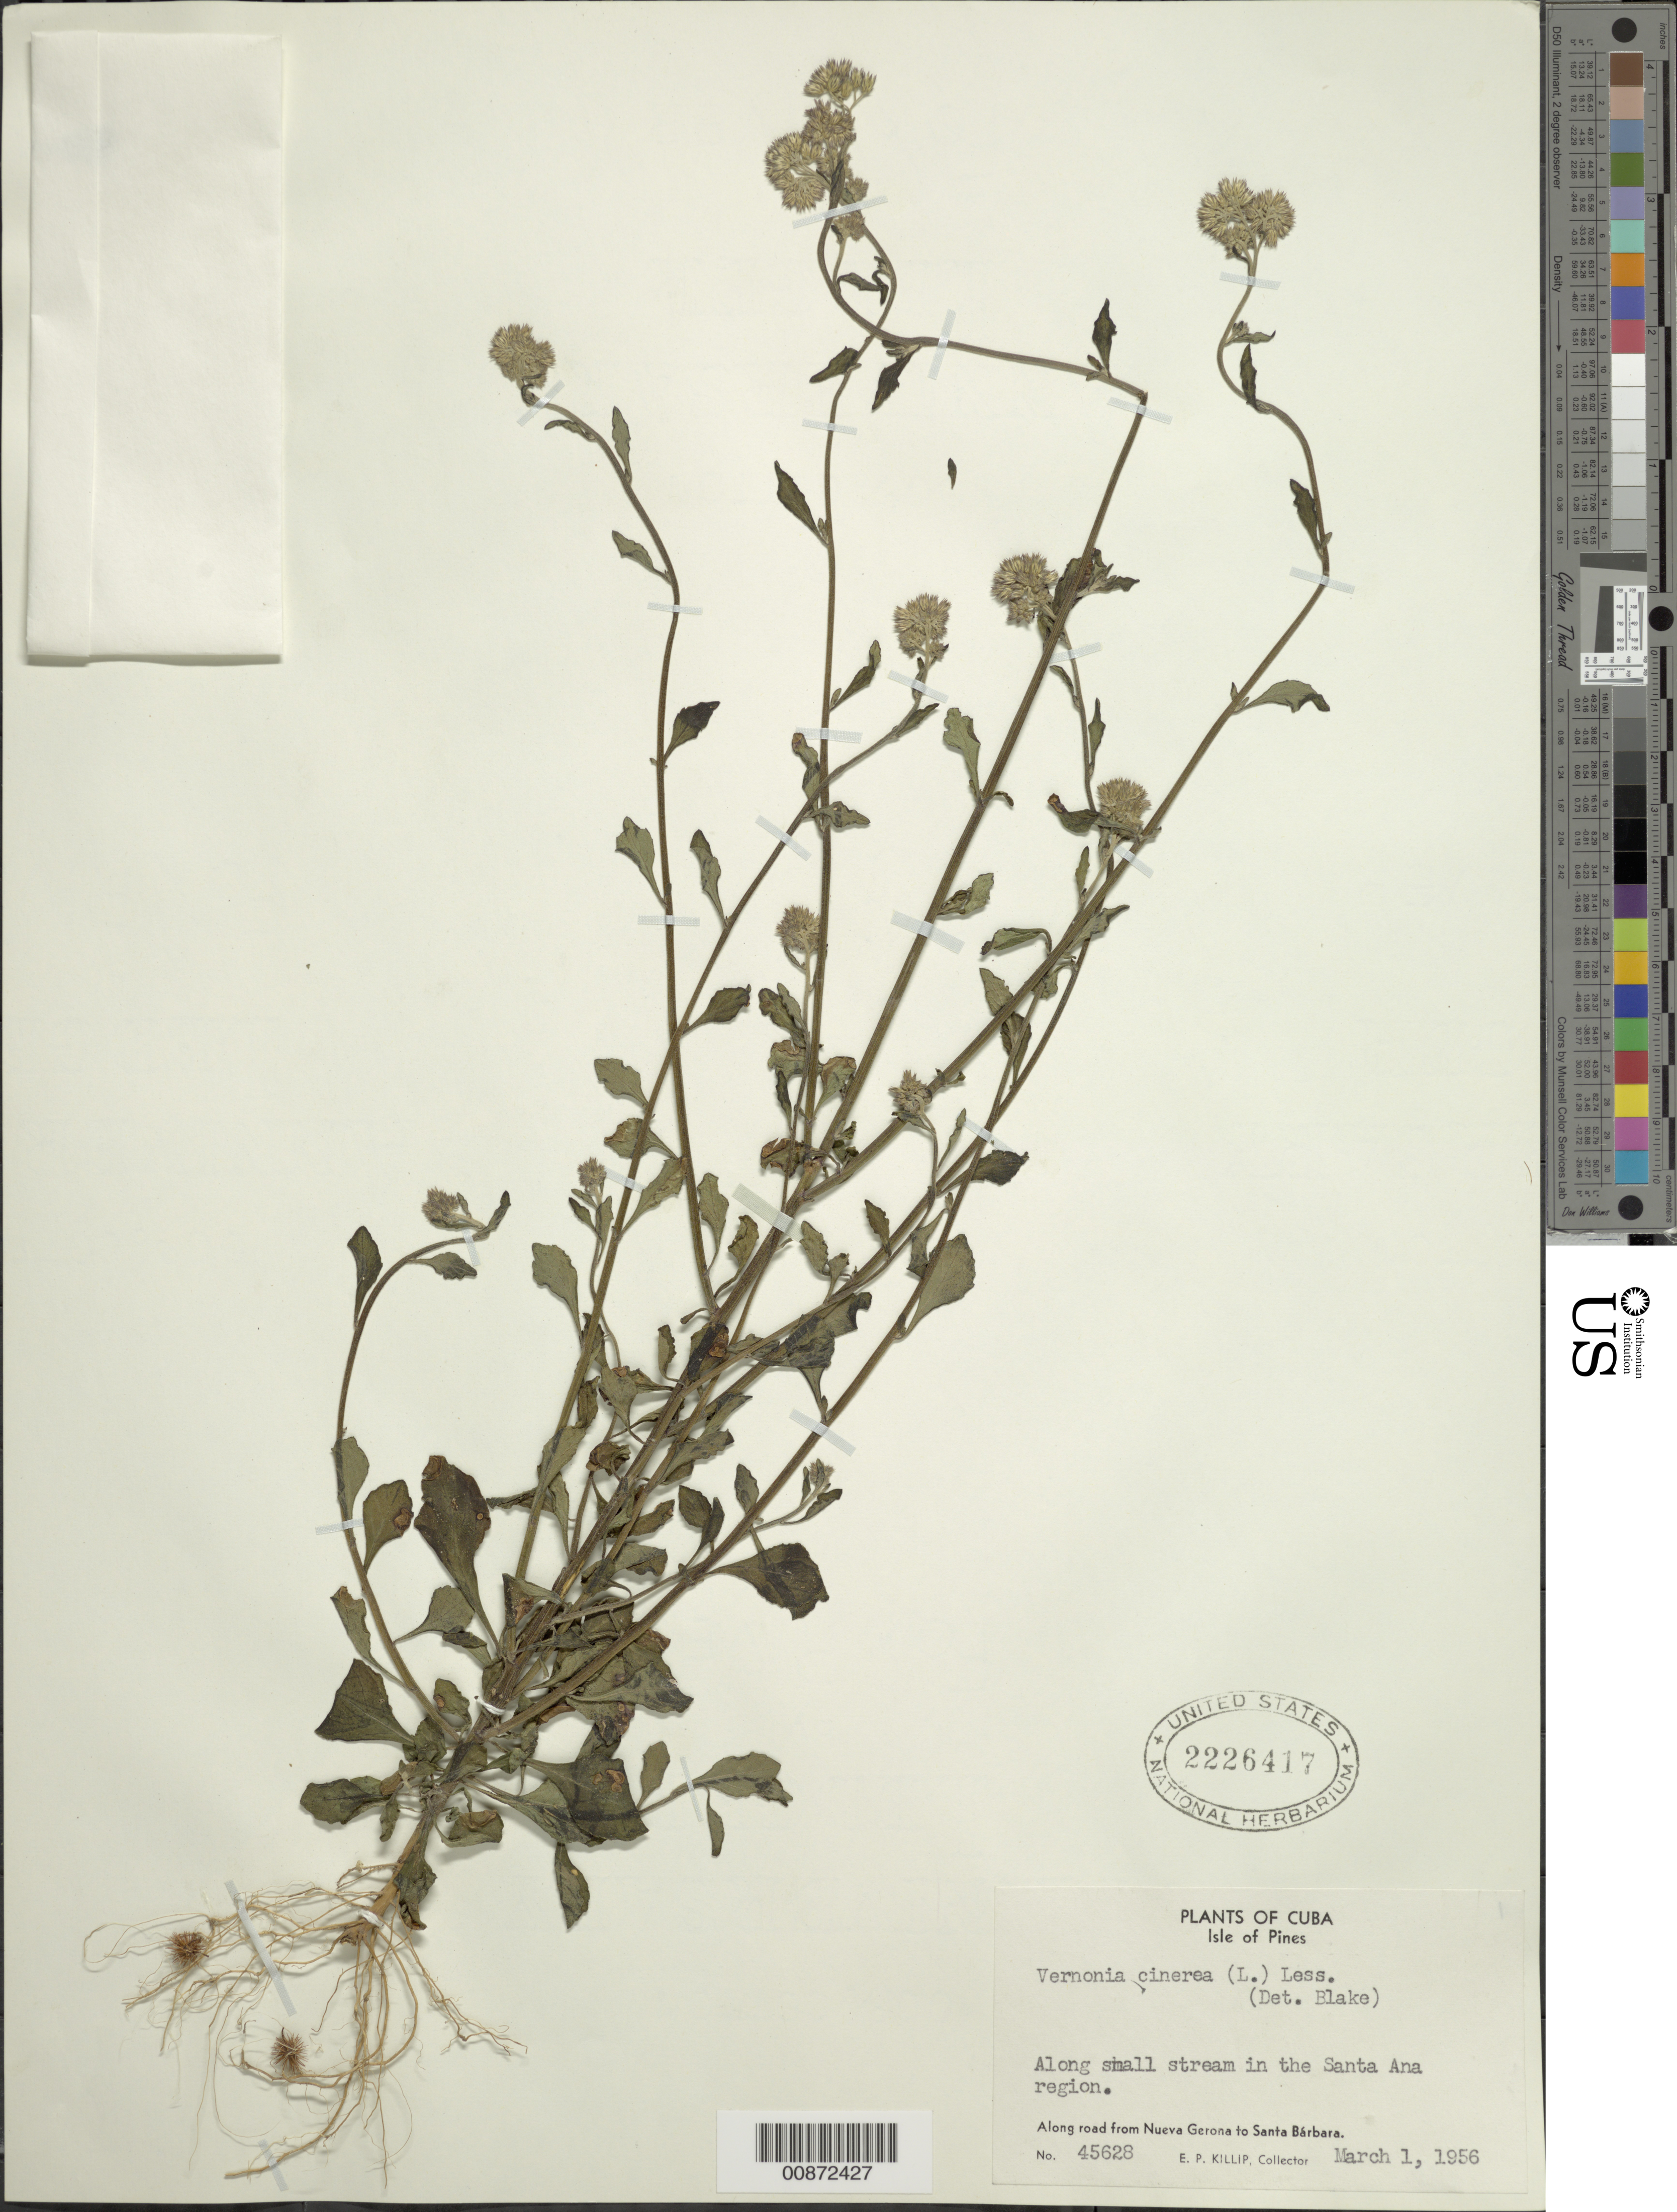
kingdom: Plantae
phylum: Tracheophyta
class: Magnoliopsida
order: Asterales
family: Asteraceae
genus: Cyanthillium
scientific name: Cyanthillium cinereum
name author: (L.) H. Rob.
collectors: E. P. Killip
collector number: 445628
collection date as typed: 01 Mar 1956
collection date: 1956-03-01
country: Cuba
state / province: Isla de La Juventud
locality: Road from Nueva Gerona to Santa Bárbara, Santa Ana region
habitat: Along small stream, near road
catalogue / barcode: US 2226417